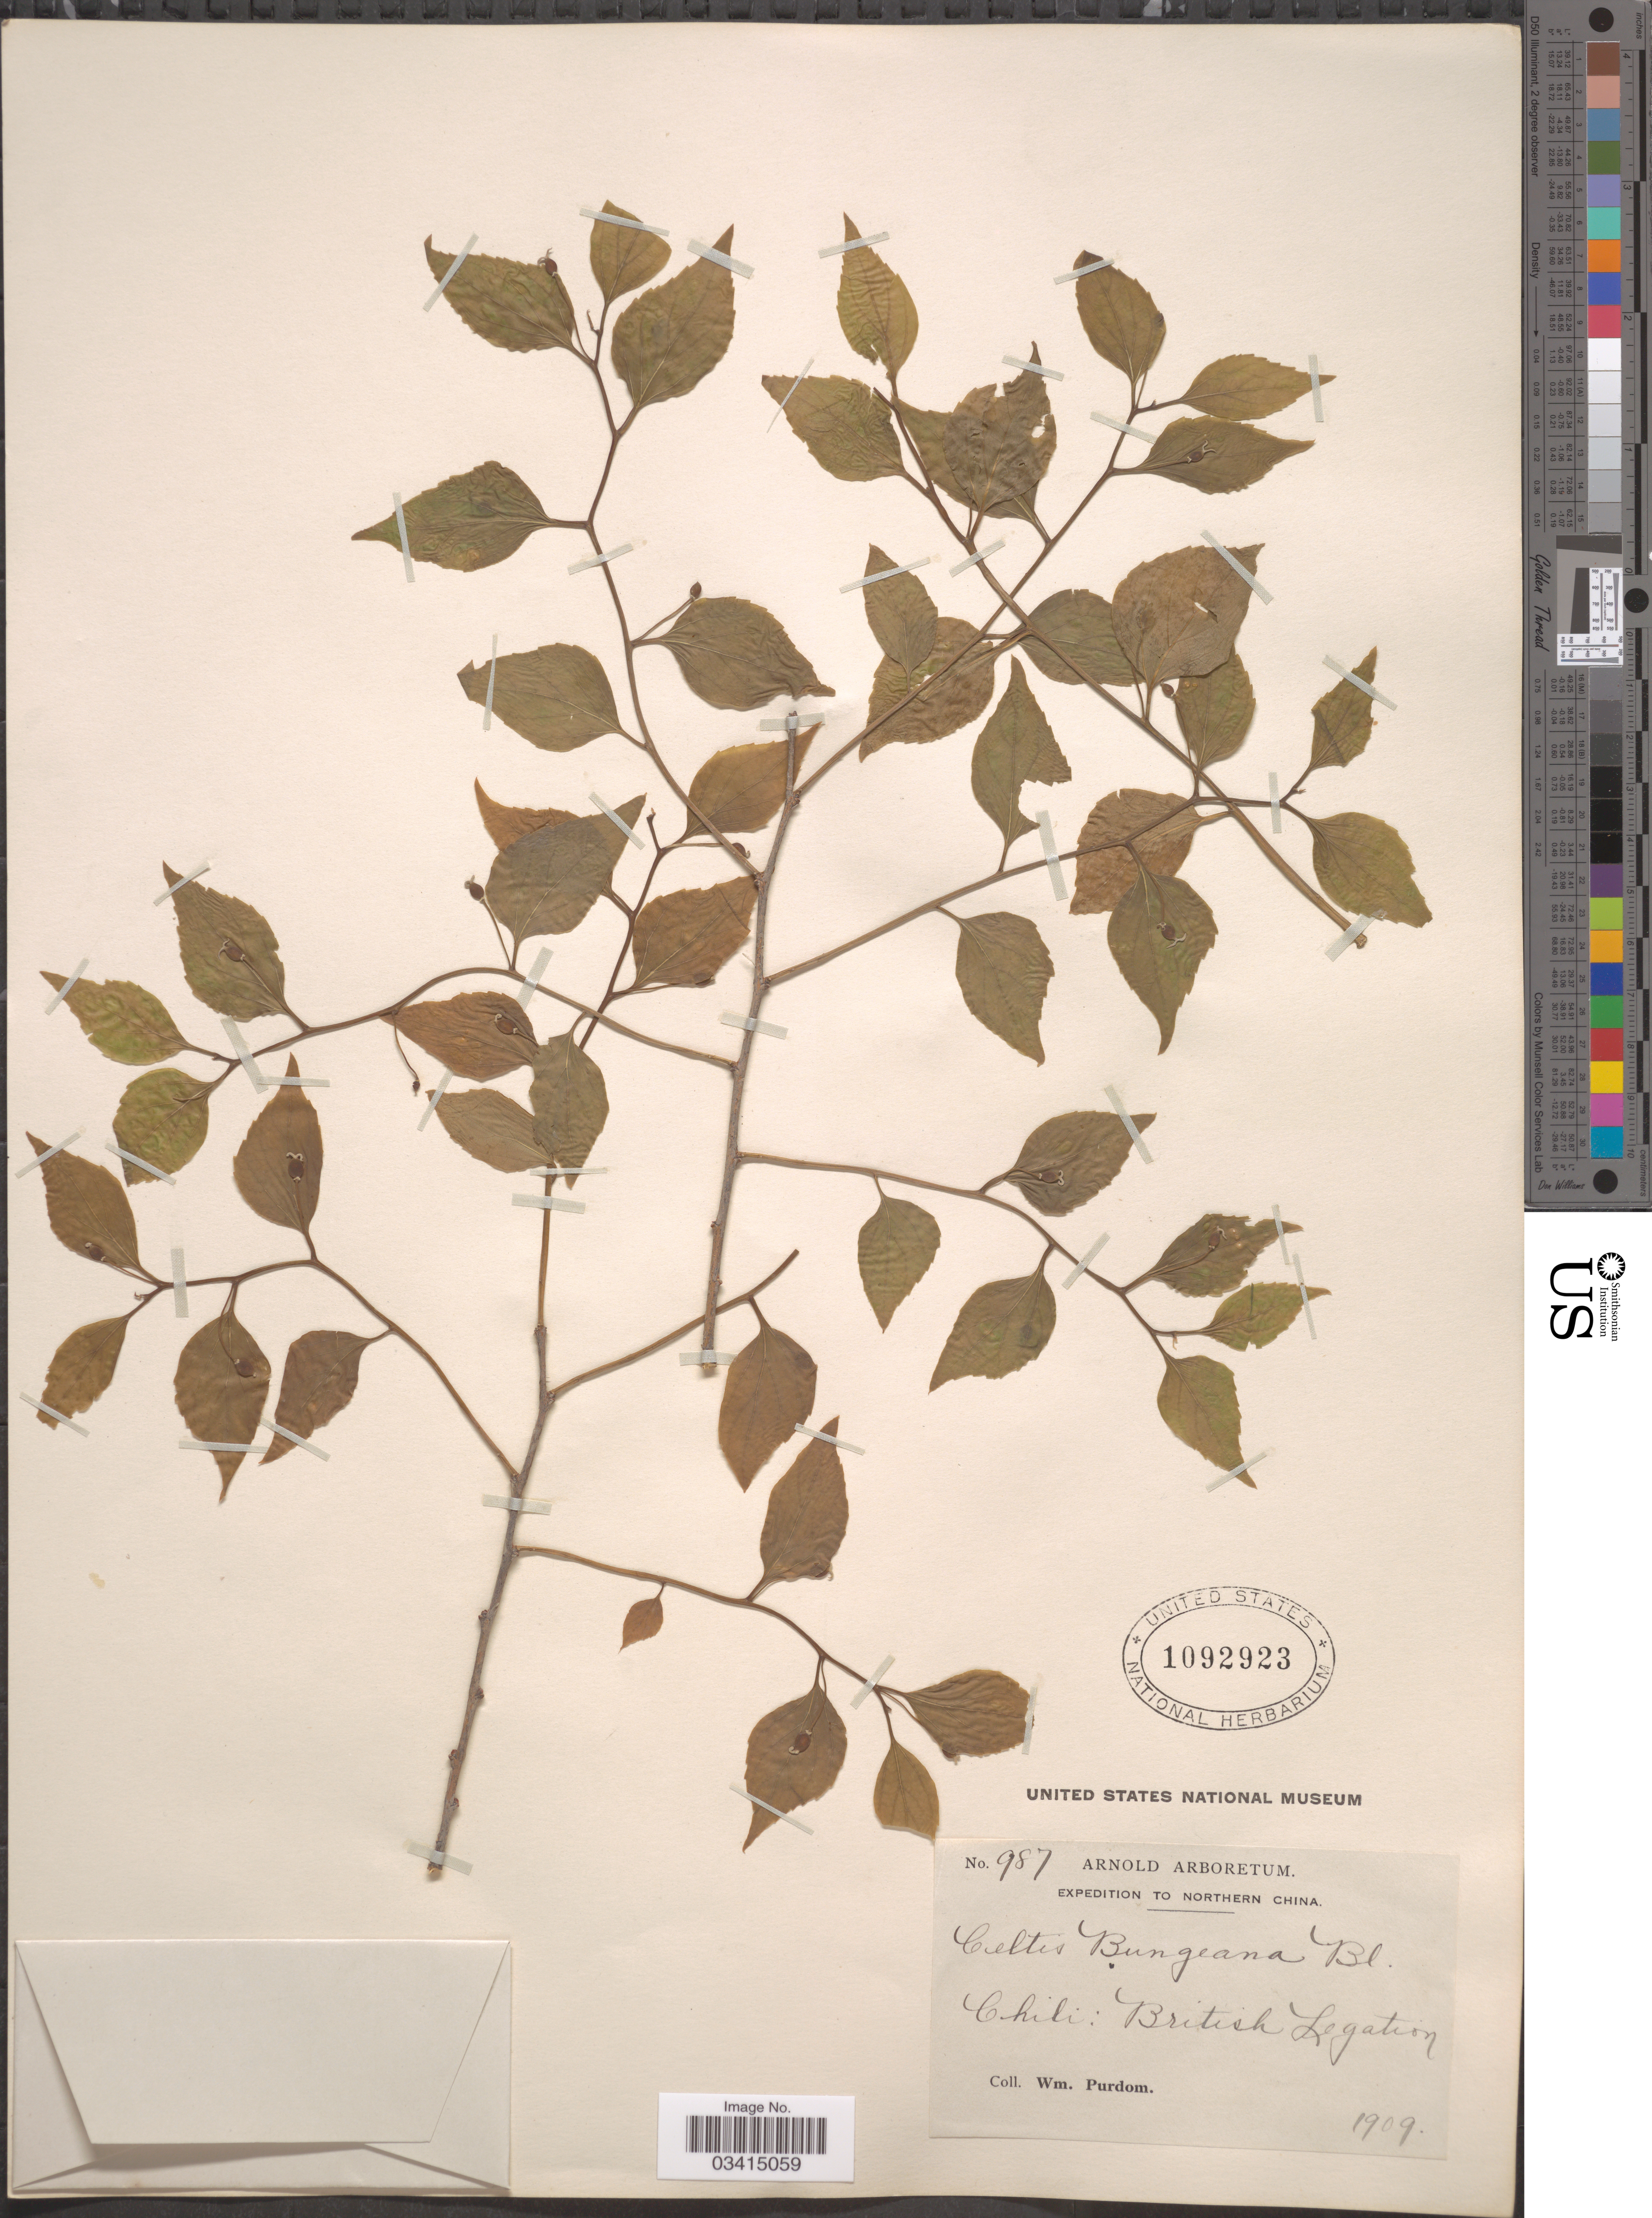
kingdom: Plantae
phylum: Tracheophyta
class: Magnoliopsida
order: Rosales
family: Cannabaceae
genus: Celtis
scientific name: Celtis bungeana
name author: Blume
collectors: W. Purdom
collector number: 987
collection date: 1909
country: China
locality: Northern China. Chili: British Legation.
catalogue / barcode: US 1092923